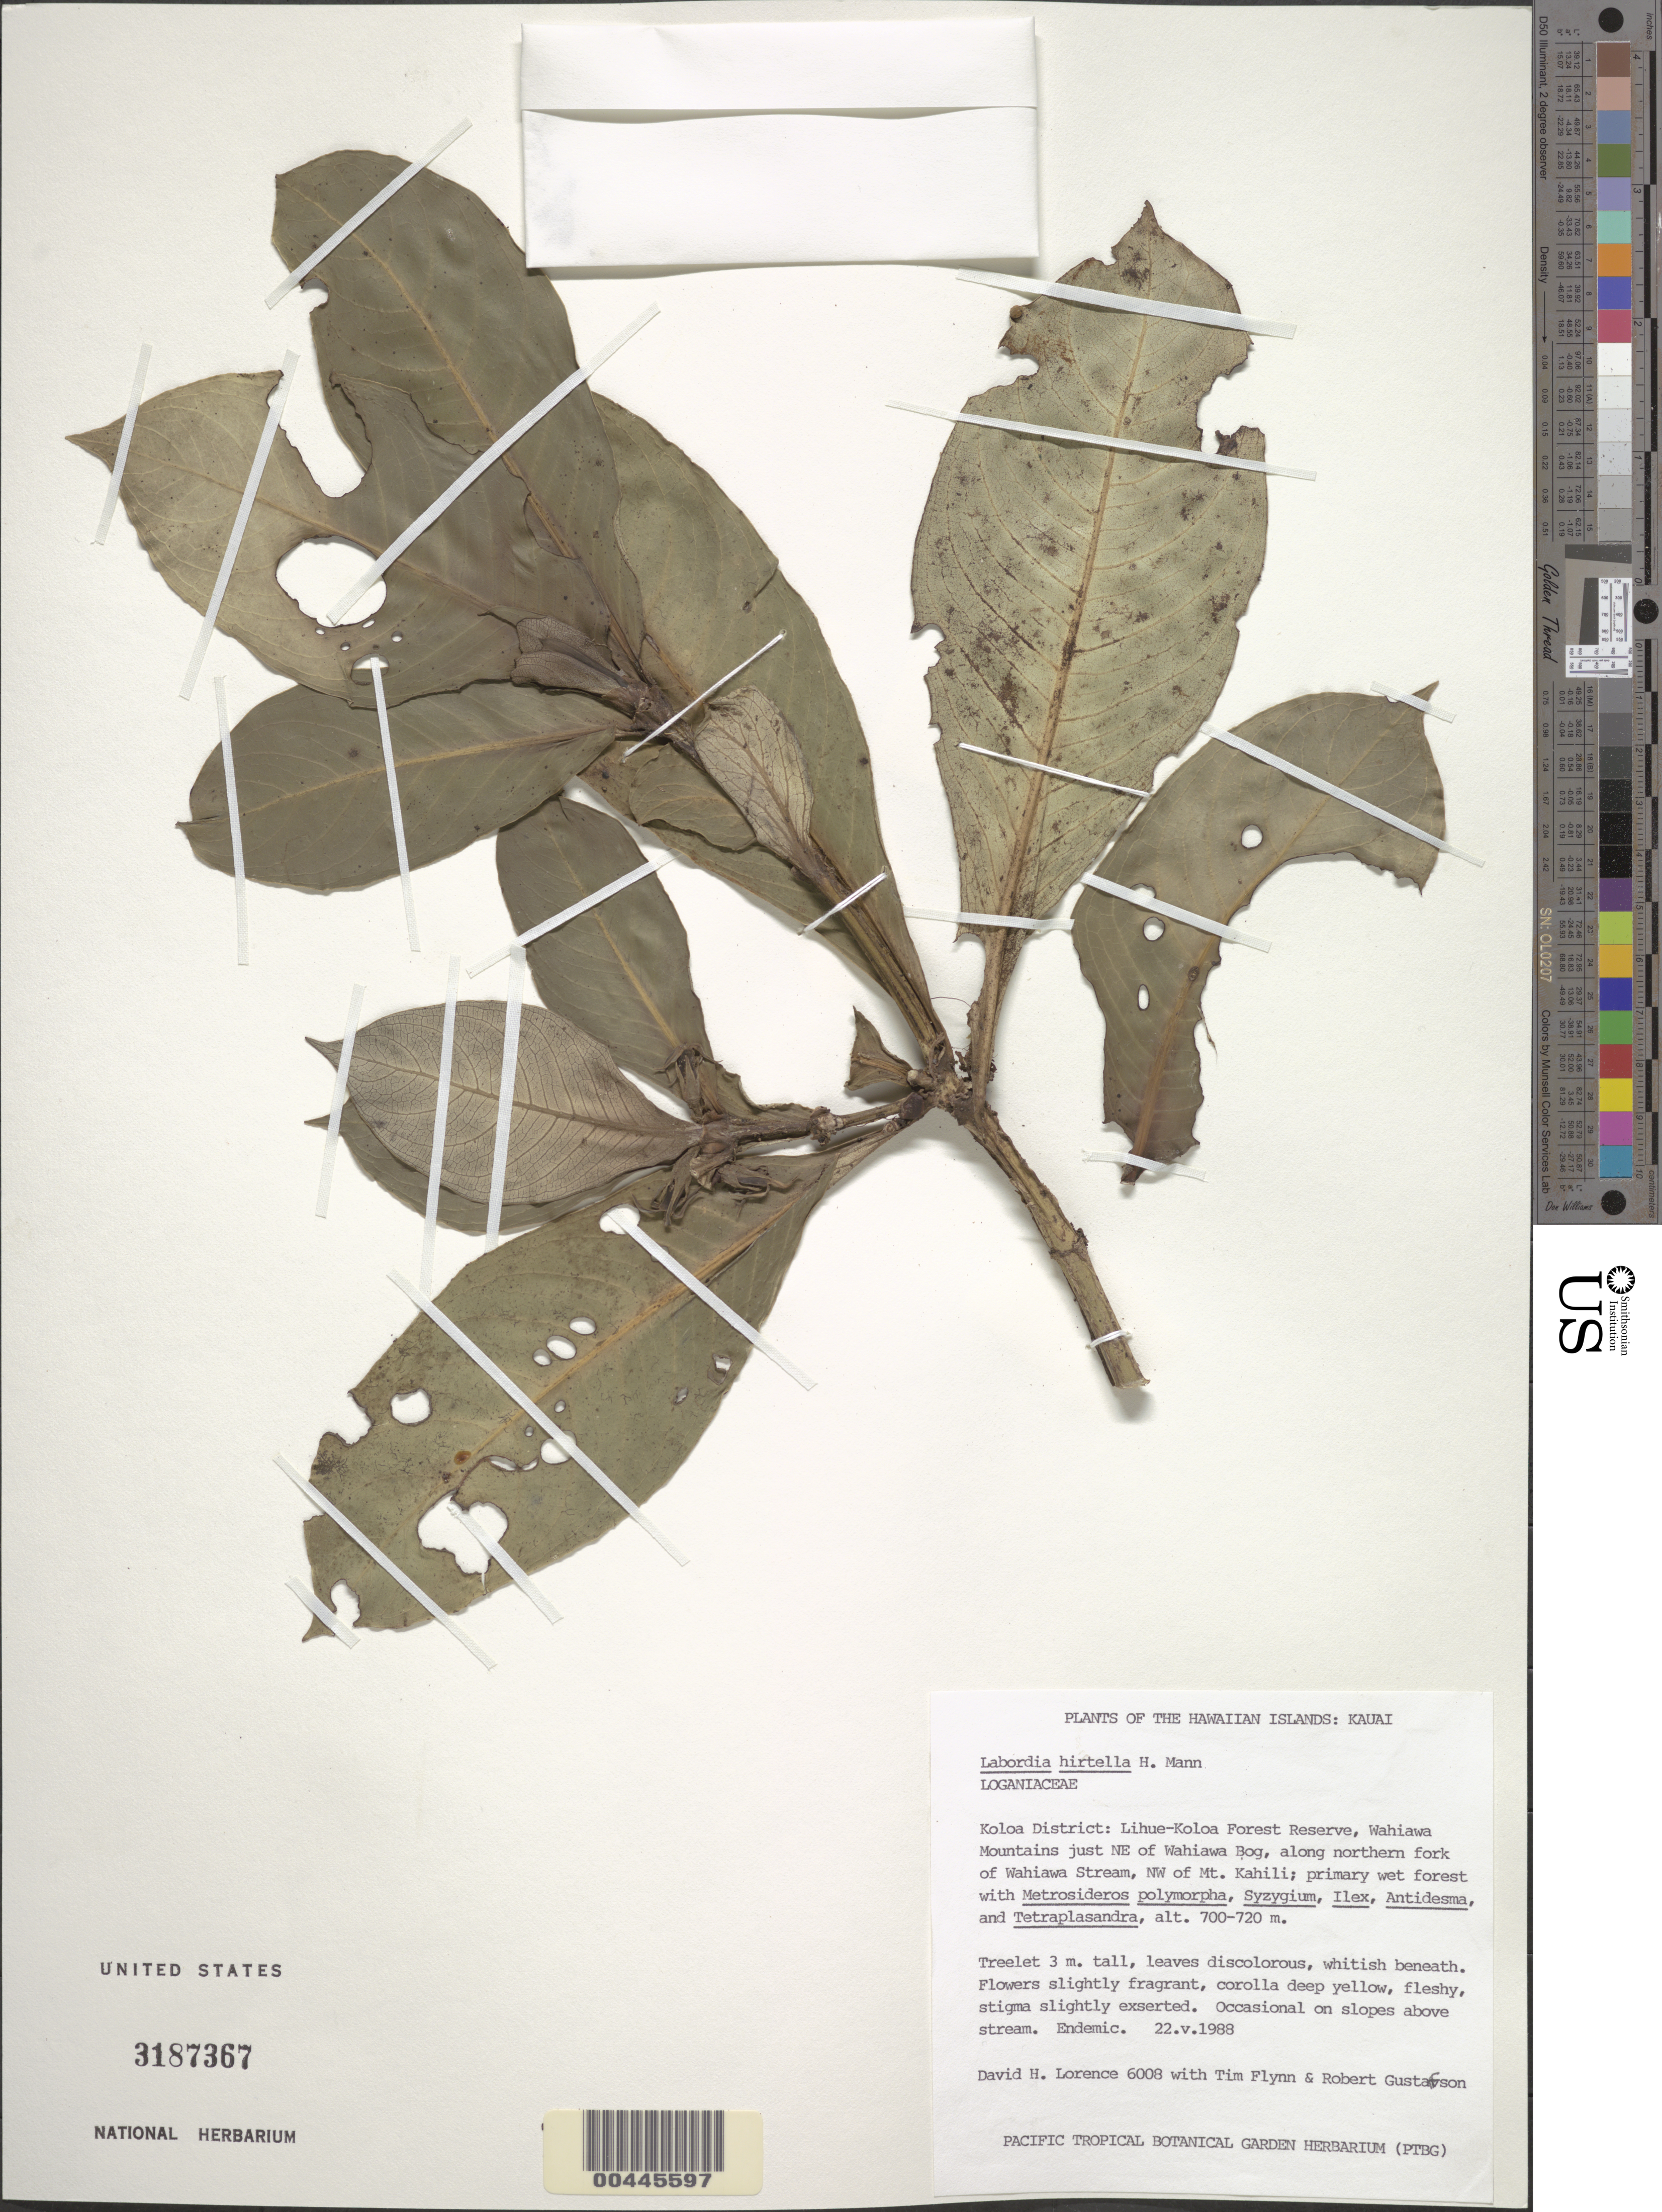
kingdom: Plantae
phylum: Tracheophyta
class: Magnoliopsida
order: Gentianales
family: Loganiaceae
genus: Geniostoma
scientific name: Geniostoma hirtellum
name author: (H. Mann) Byng & Christenh.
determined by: Wagner, W. L., (BOT), Smithsonian Institution - National Museum of Natural History (UNITED STATES)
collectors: D. Lorence, T. W. Flynn & R. Gustafson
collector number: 6008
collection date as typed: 22 May 1988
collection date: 1988-05-22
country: United States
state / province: Hawaii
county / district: Kauai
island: Kaua'i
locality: Koloa Dist., Lihue-Koloa Forest Reserve, Wahiawa Mts., just NE of Wahiawa Bog, along N fork of Wahiawa Stream, NW of Mt. Kahili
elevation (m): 700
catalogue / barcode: US 3187367